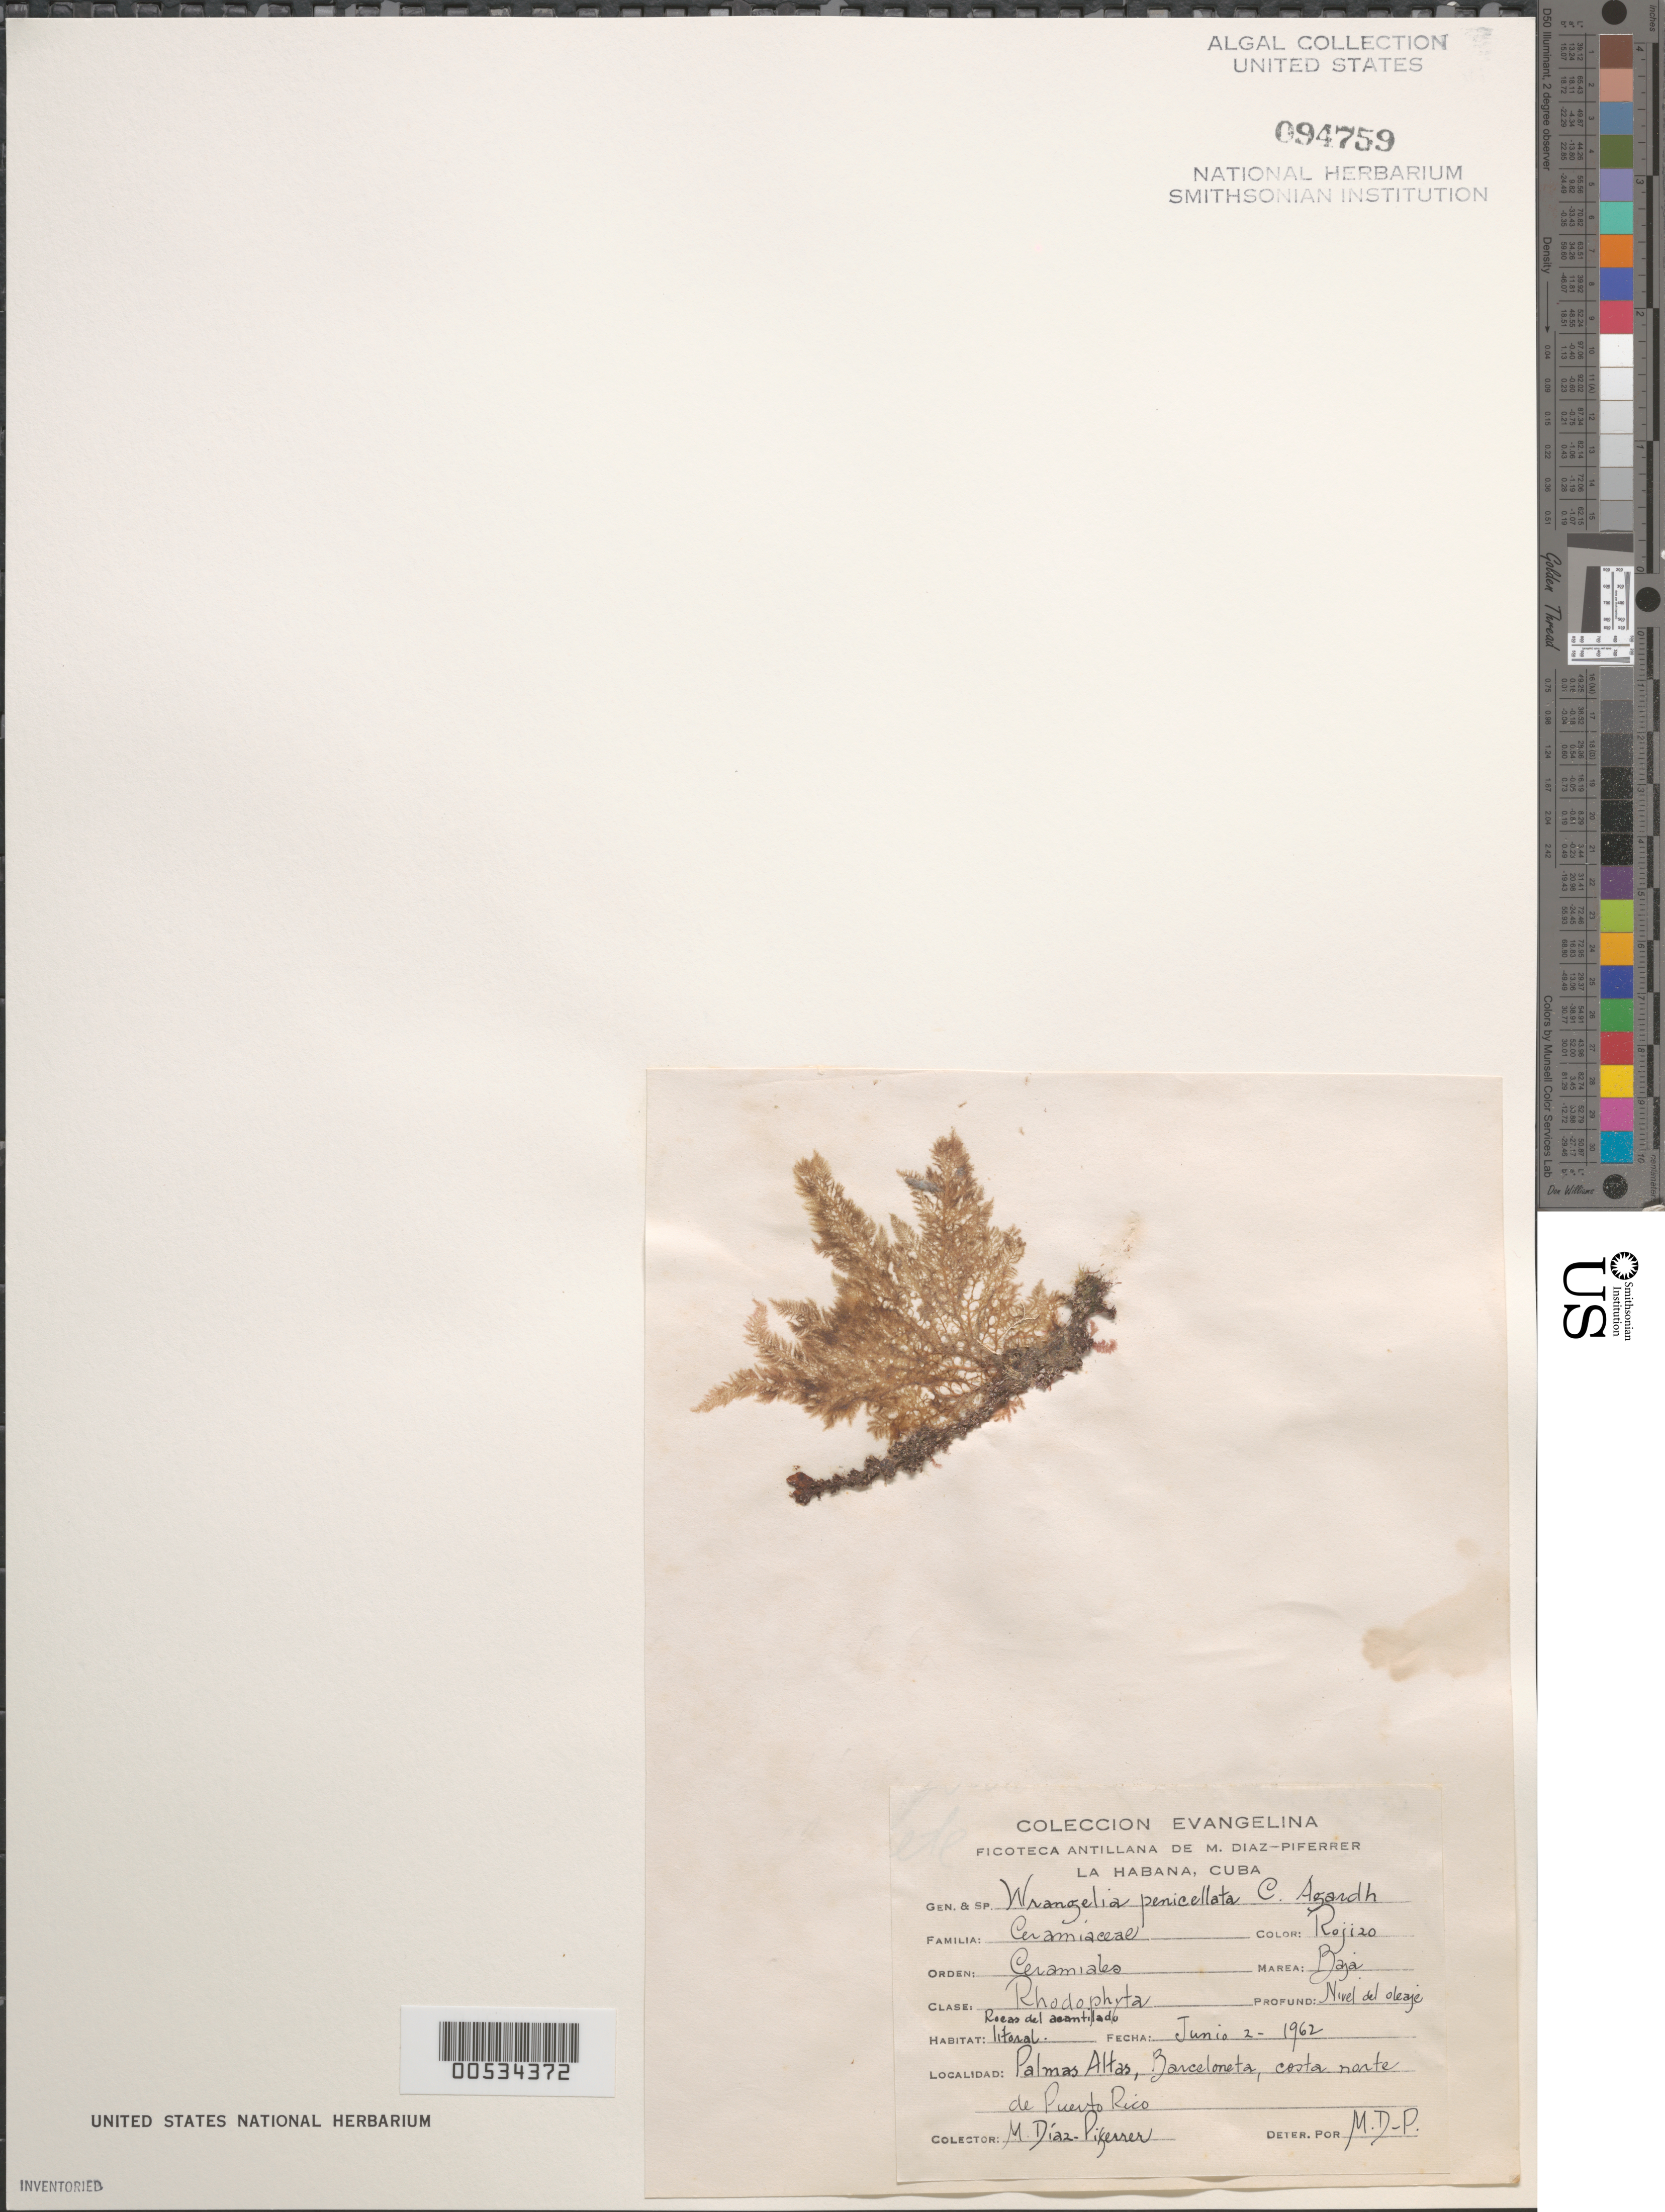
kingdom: Plantae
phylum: Rhodophyta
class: Florideophyceae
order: Ceramiales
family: Wrangeliaceae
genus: Wrangelia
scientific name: Wrangelia penicillata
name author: (C. Agardh) C. Agardh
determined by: Diaz-Piferrer, M.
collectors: M. Diaz-Piferrer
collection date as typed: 02 Jun 1962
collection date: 1962-06-02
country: Puerto Rico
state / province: Barceloneta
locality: Palmas altas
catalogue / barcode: US 94759